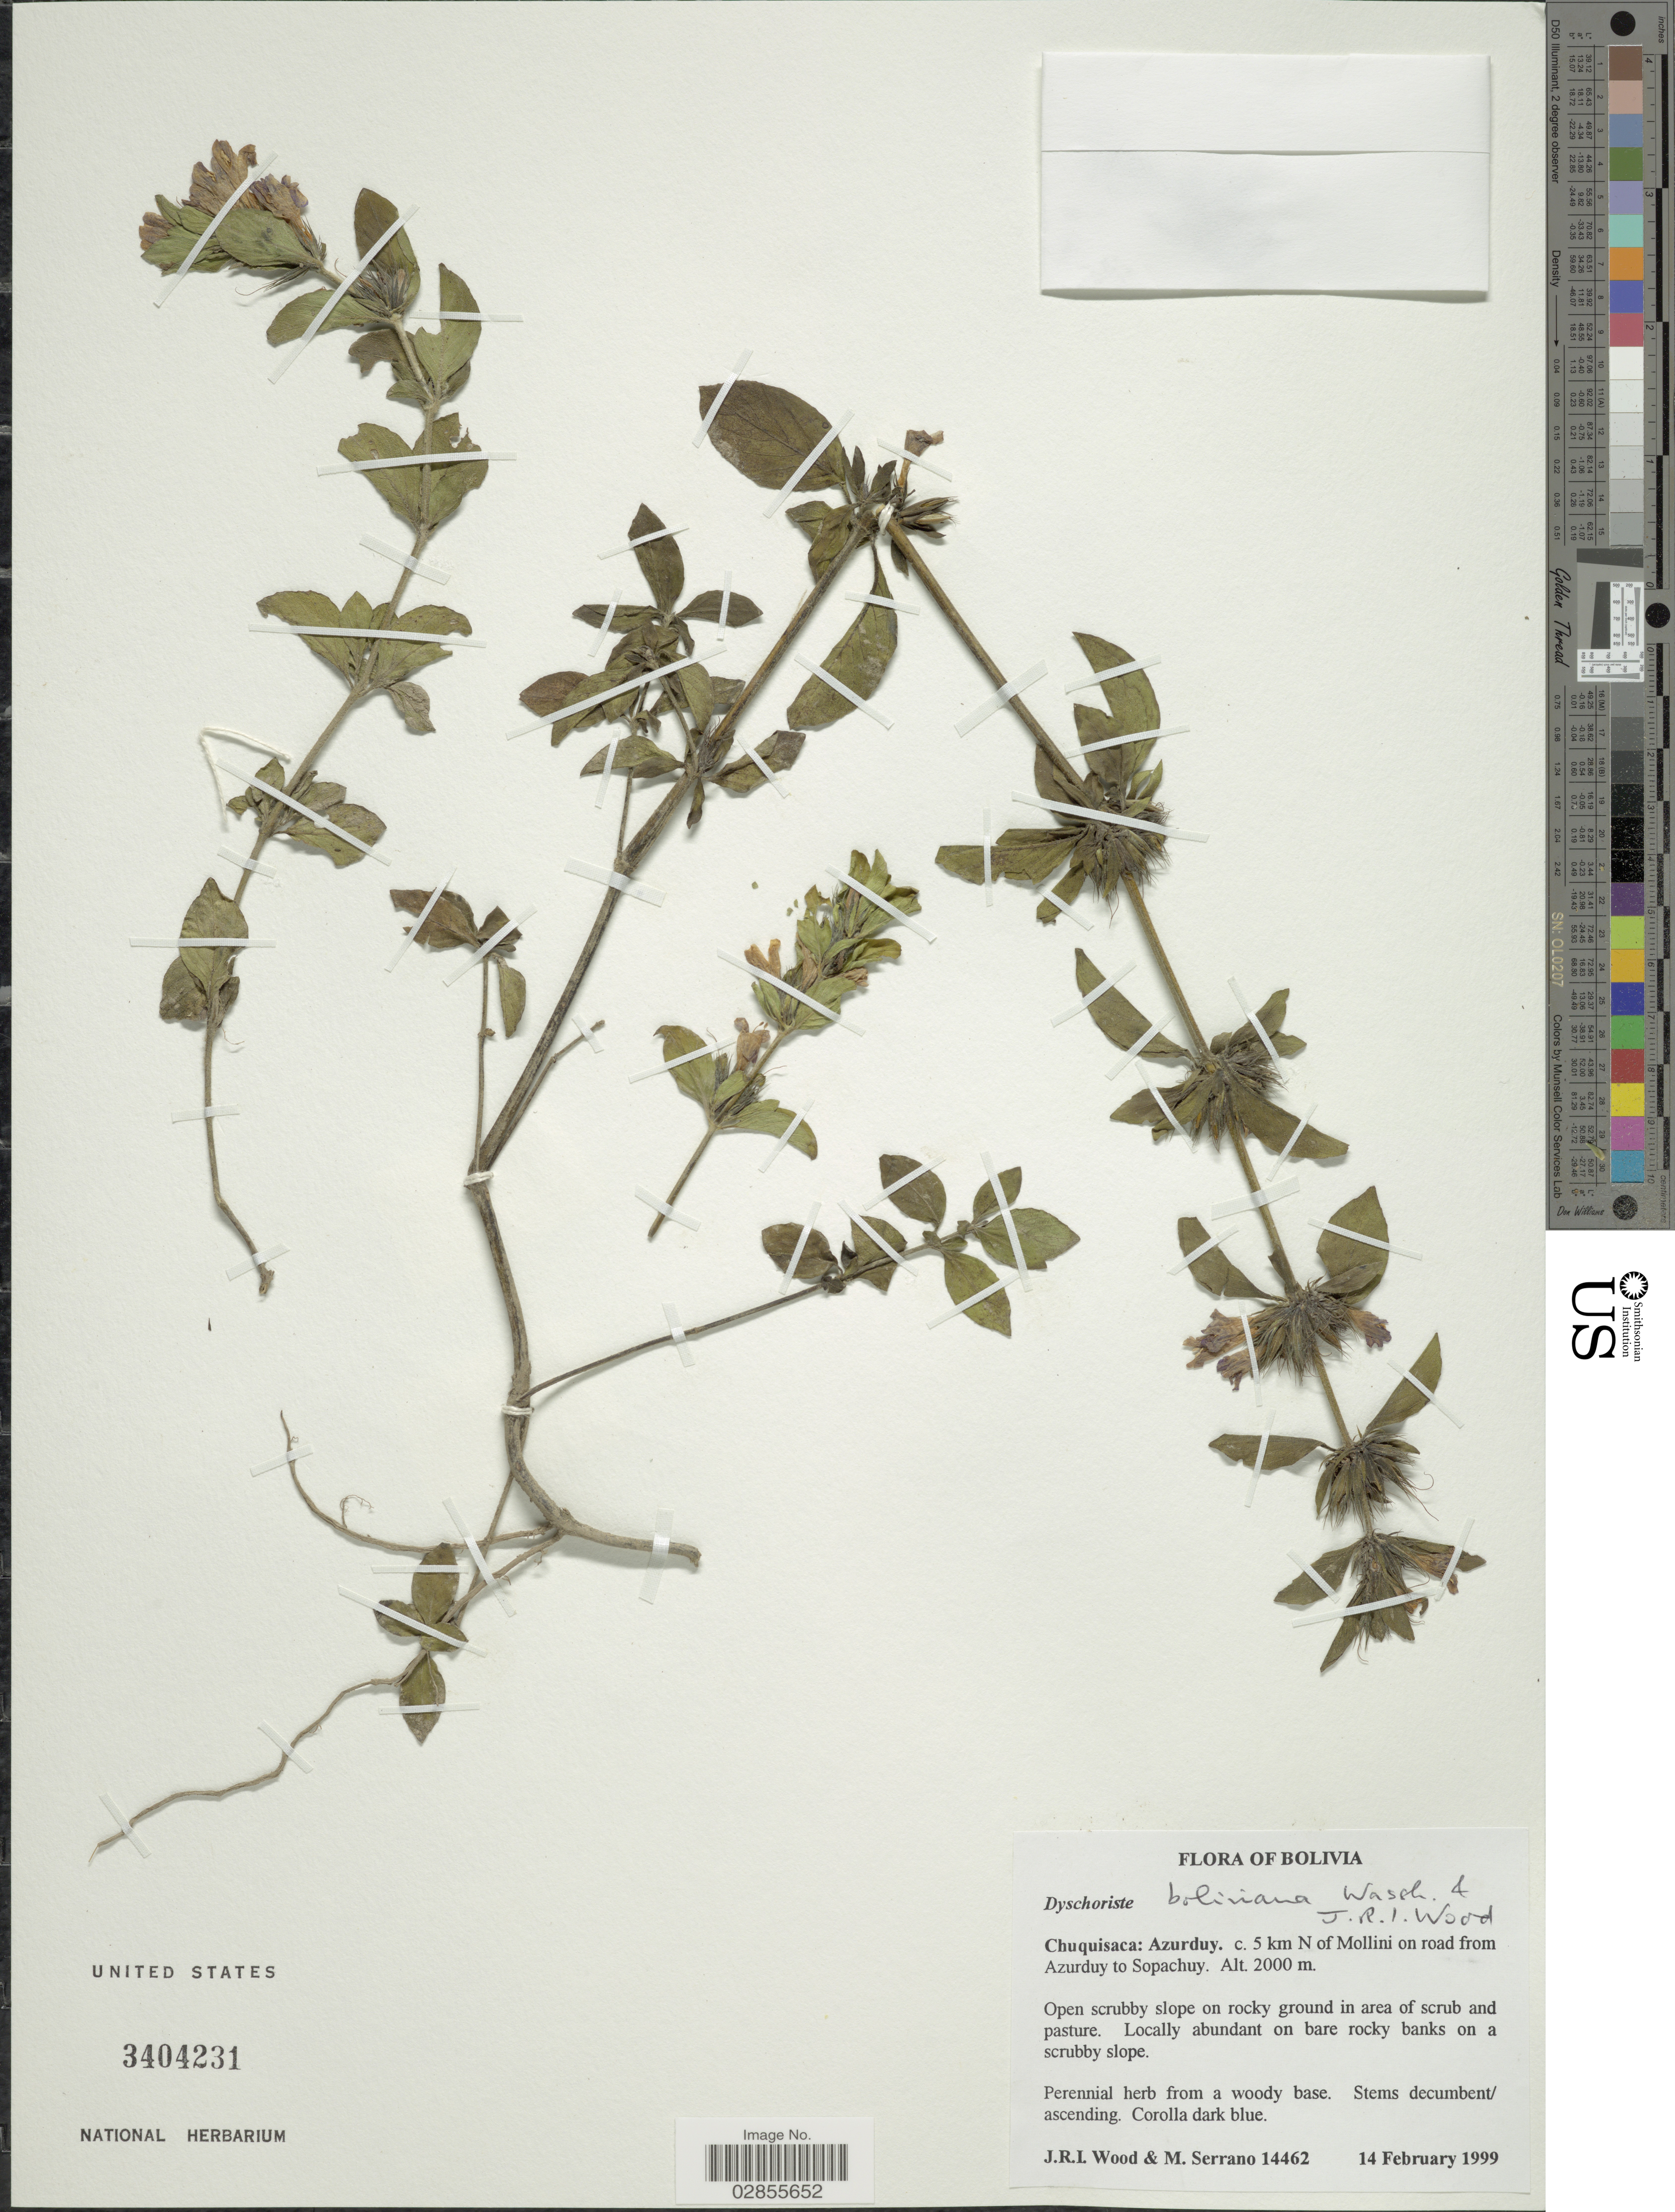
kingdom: Plantae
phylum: Tracheophyta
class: Magnoliopsida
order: Lamiales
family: Acanthaceae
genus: Dyschoriste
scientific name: Dyschoriste boliviana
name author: Wassh. & J.R.I. Wood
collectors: J. R. I. Wood & M. Serrano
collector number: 14462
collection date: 1999-02-14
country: Bolivia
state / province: Chuquisaca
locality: Azurduy. c. 5 km N of Mollini on road from Azurduy to Sopachuy.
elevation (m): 2000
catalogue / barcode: US 3404231